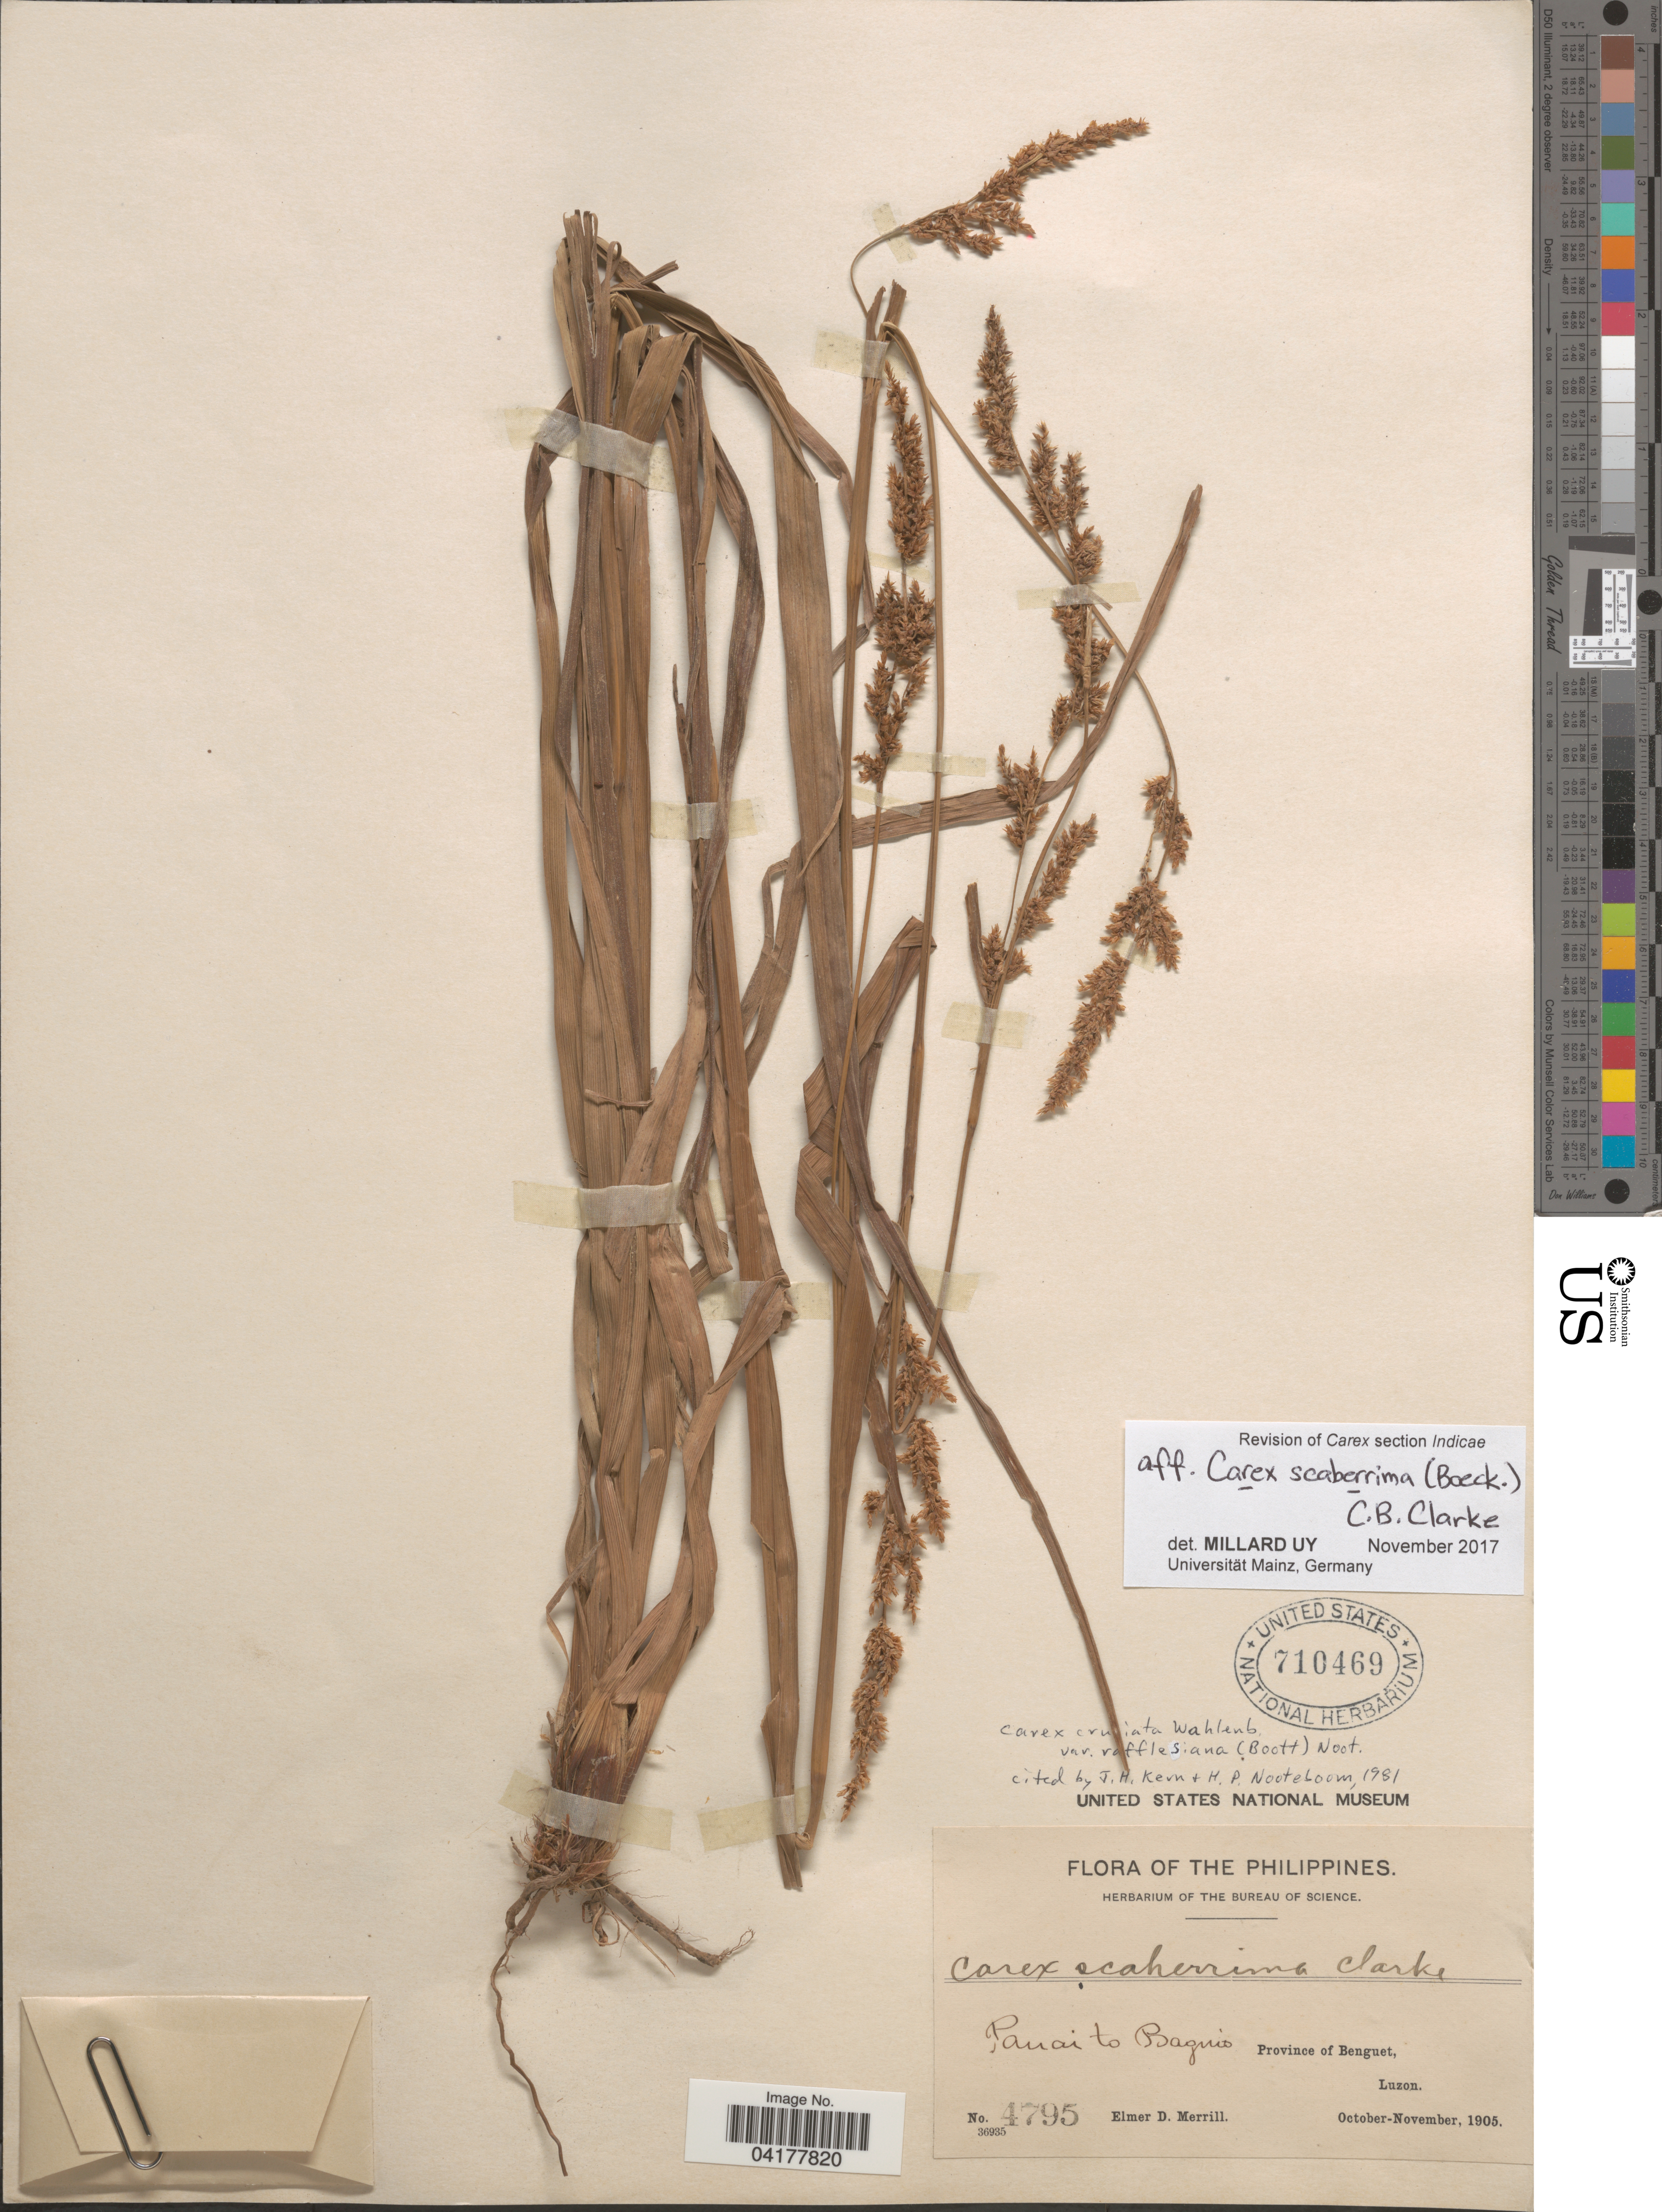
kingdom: Plantae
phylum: Tracheophyta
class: Liliopsida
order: Poales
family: Cyperaceae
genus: Carex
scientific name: Carex rafflesiana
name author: Boott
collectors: E. D. Merrill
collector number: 4795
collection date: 1905-10/1905-11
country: Philippines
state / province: Cordillera (Administrative Region)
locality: Panai to Baguio. Province of Benguet, Luzon.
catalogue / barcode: US 710469